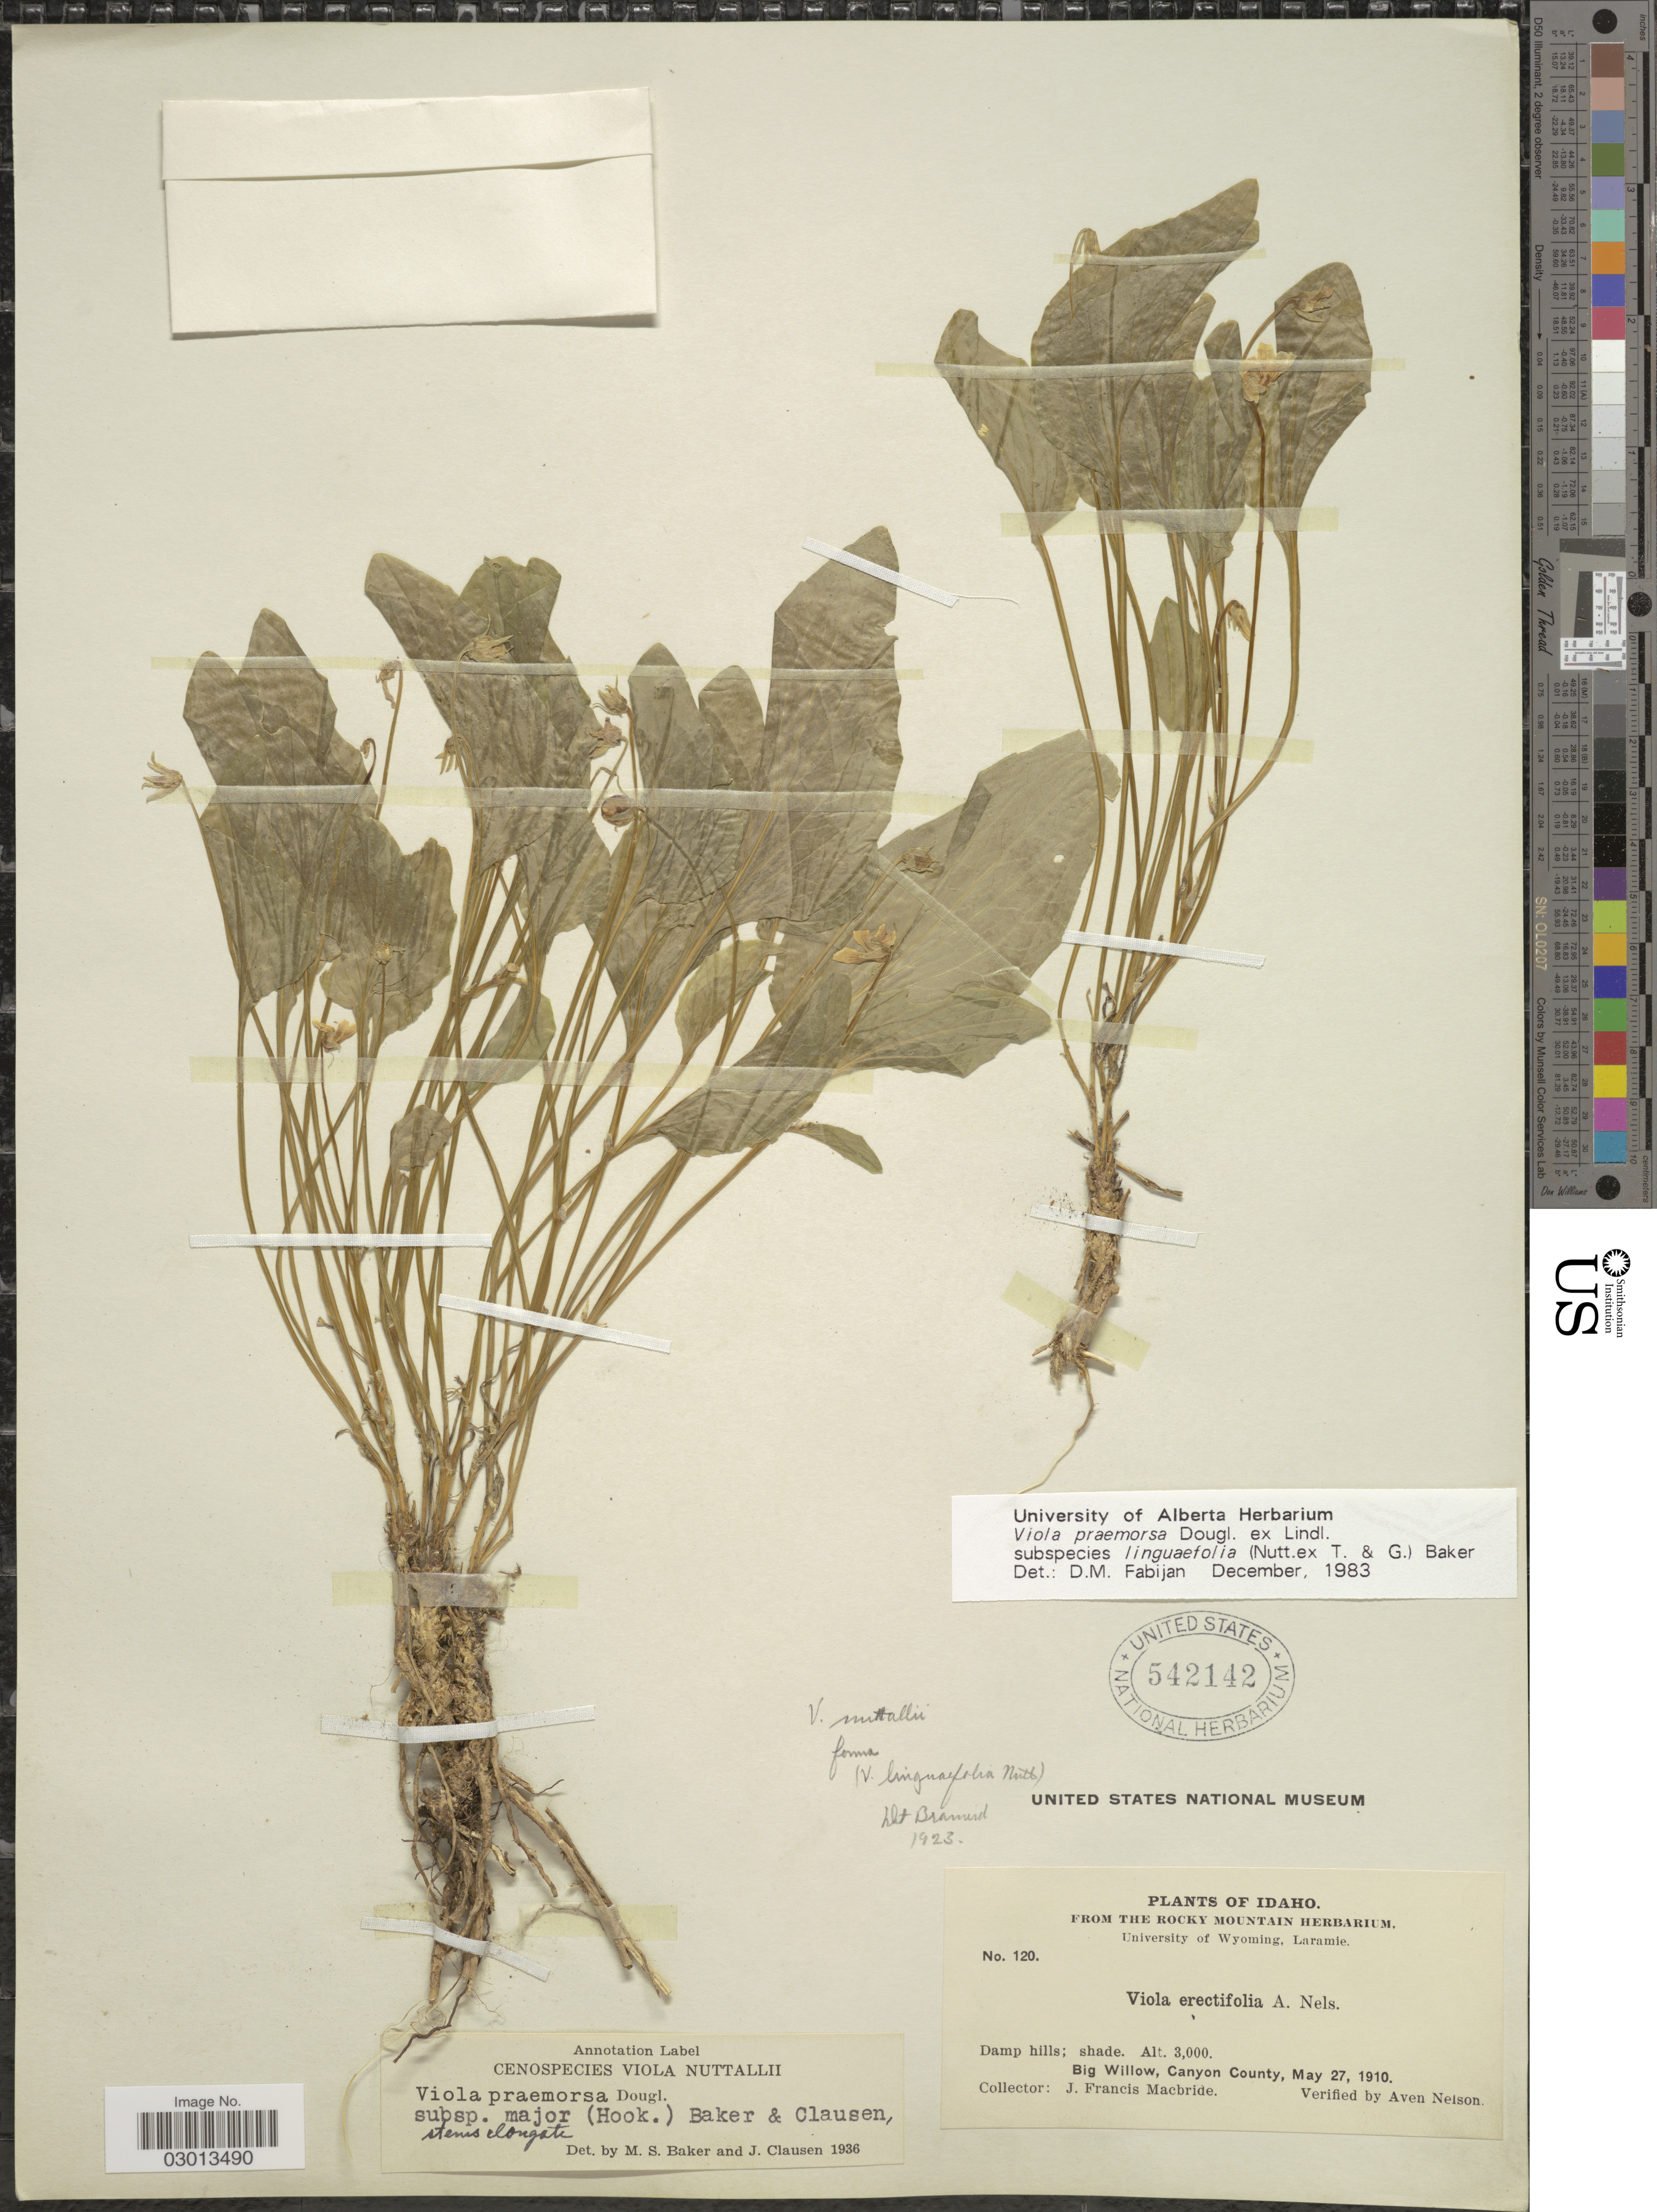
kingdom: Plantae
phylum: Tracheophyta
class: Magnoliopsida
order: Malpighiales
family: Violaceae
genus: Viola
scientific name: Viola praemorsa subsp. linguifolia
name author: (Nutt.) M.S. Baker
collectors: J. F. Macbride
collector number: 120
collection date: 1910-05-27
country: United States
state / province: Idaho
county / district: Canyon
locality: Big Willow, Canyon County.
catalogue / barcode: US 542142